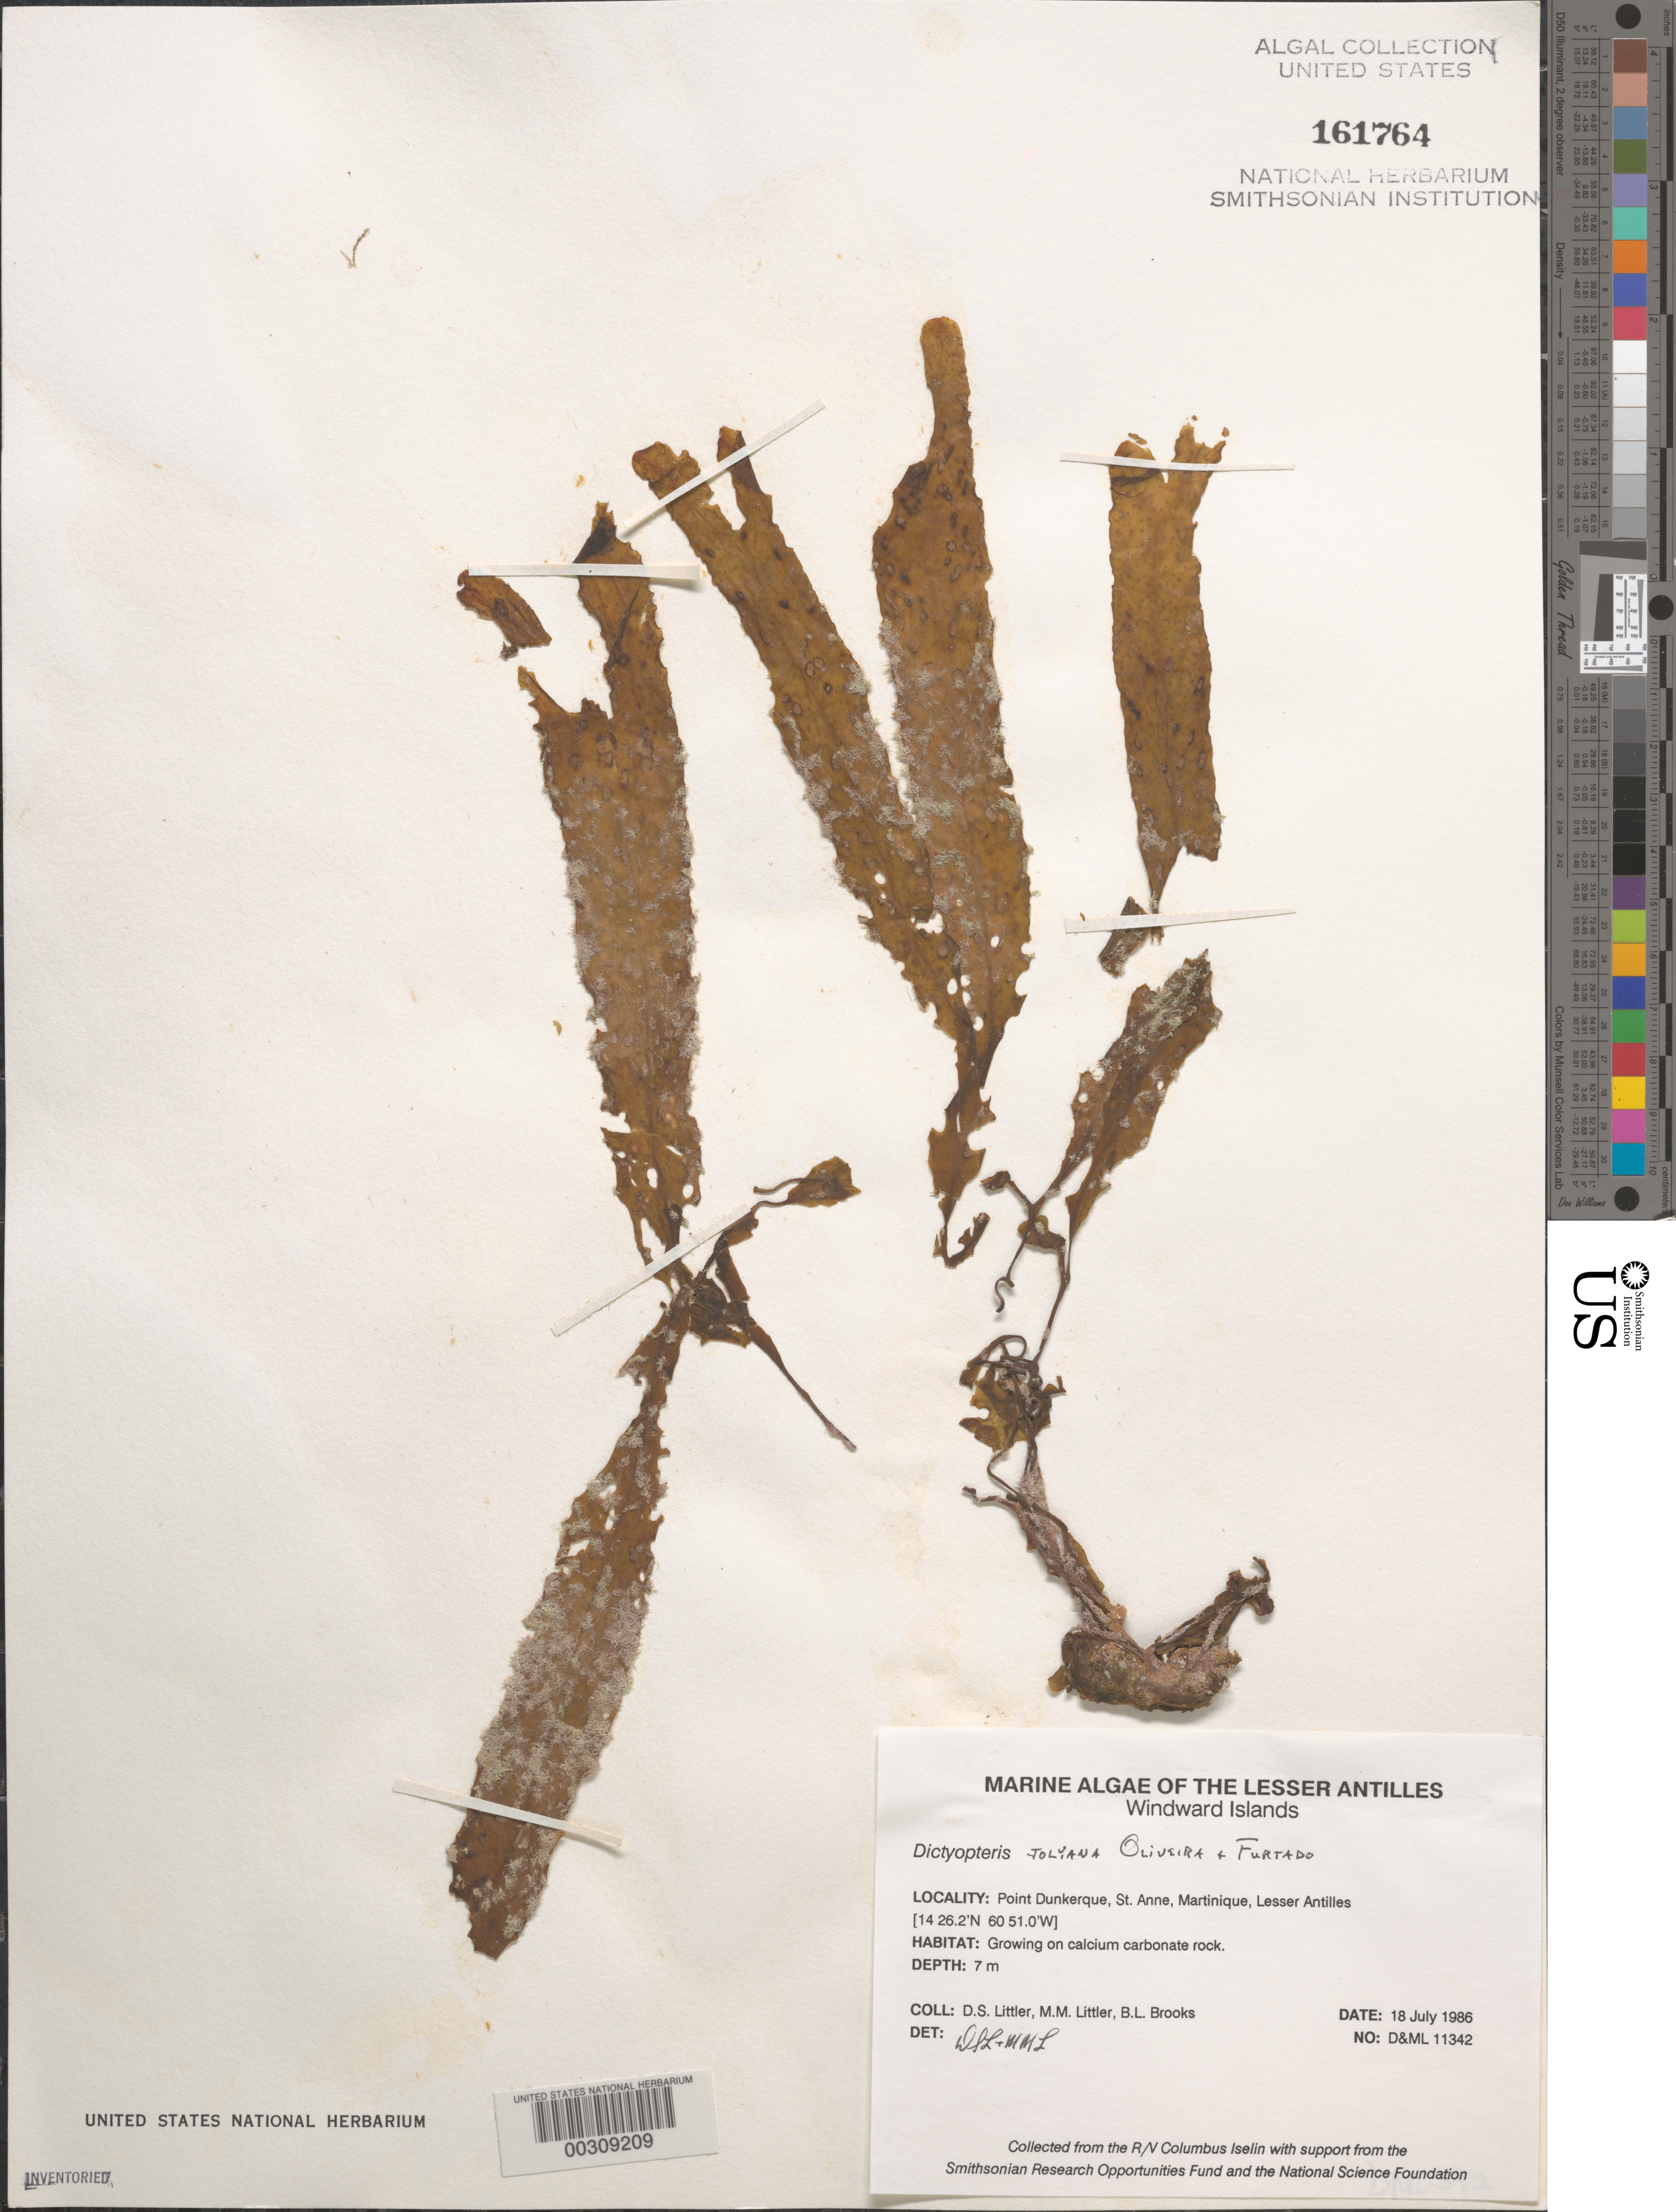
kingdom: Chromista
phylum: Ochrophyta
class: Phaeophyceae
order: Dictyotales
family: Dictyotaceae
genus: Dictyopteris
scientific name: Dictyopteris jolyana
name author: E.C. Oliveira & R.P. Furtado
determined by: Littler, D. S.; Littler, M. M.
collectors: D. S. Littler, M. M. Littler & B. Brooks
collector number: D&ML 11342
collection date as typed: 18 Jul 1986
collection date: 1986-07-18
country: Martinique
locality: Pointe Dunkerque, St. Anne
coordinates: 14 26.2' N, 60 51.0' W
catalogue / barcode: US 161764